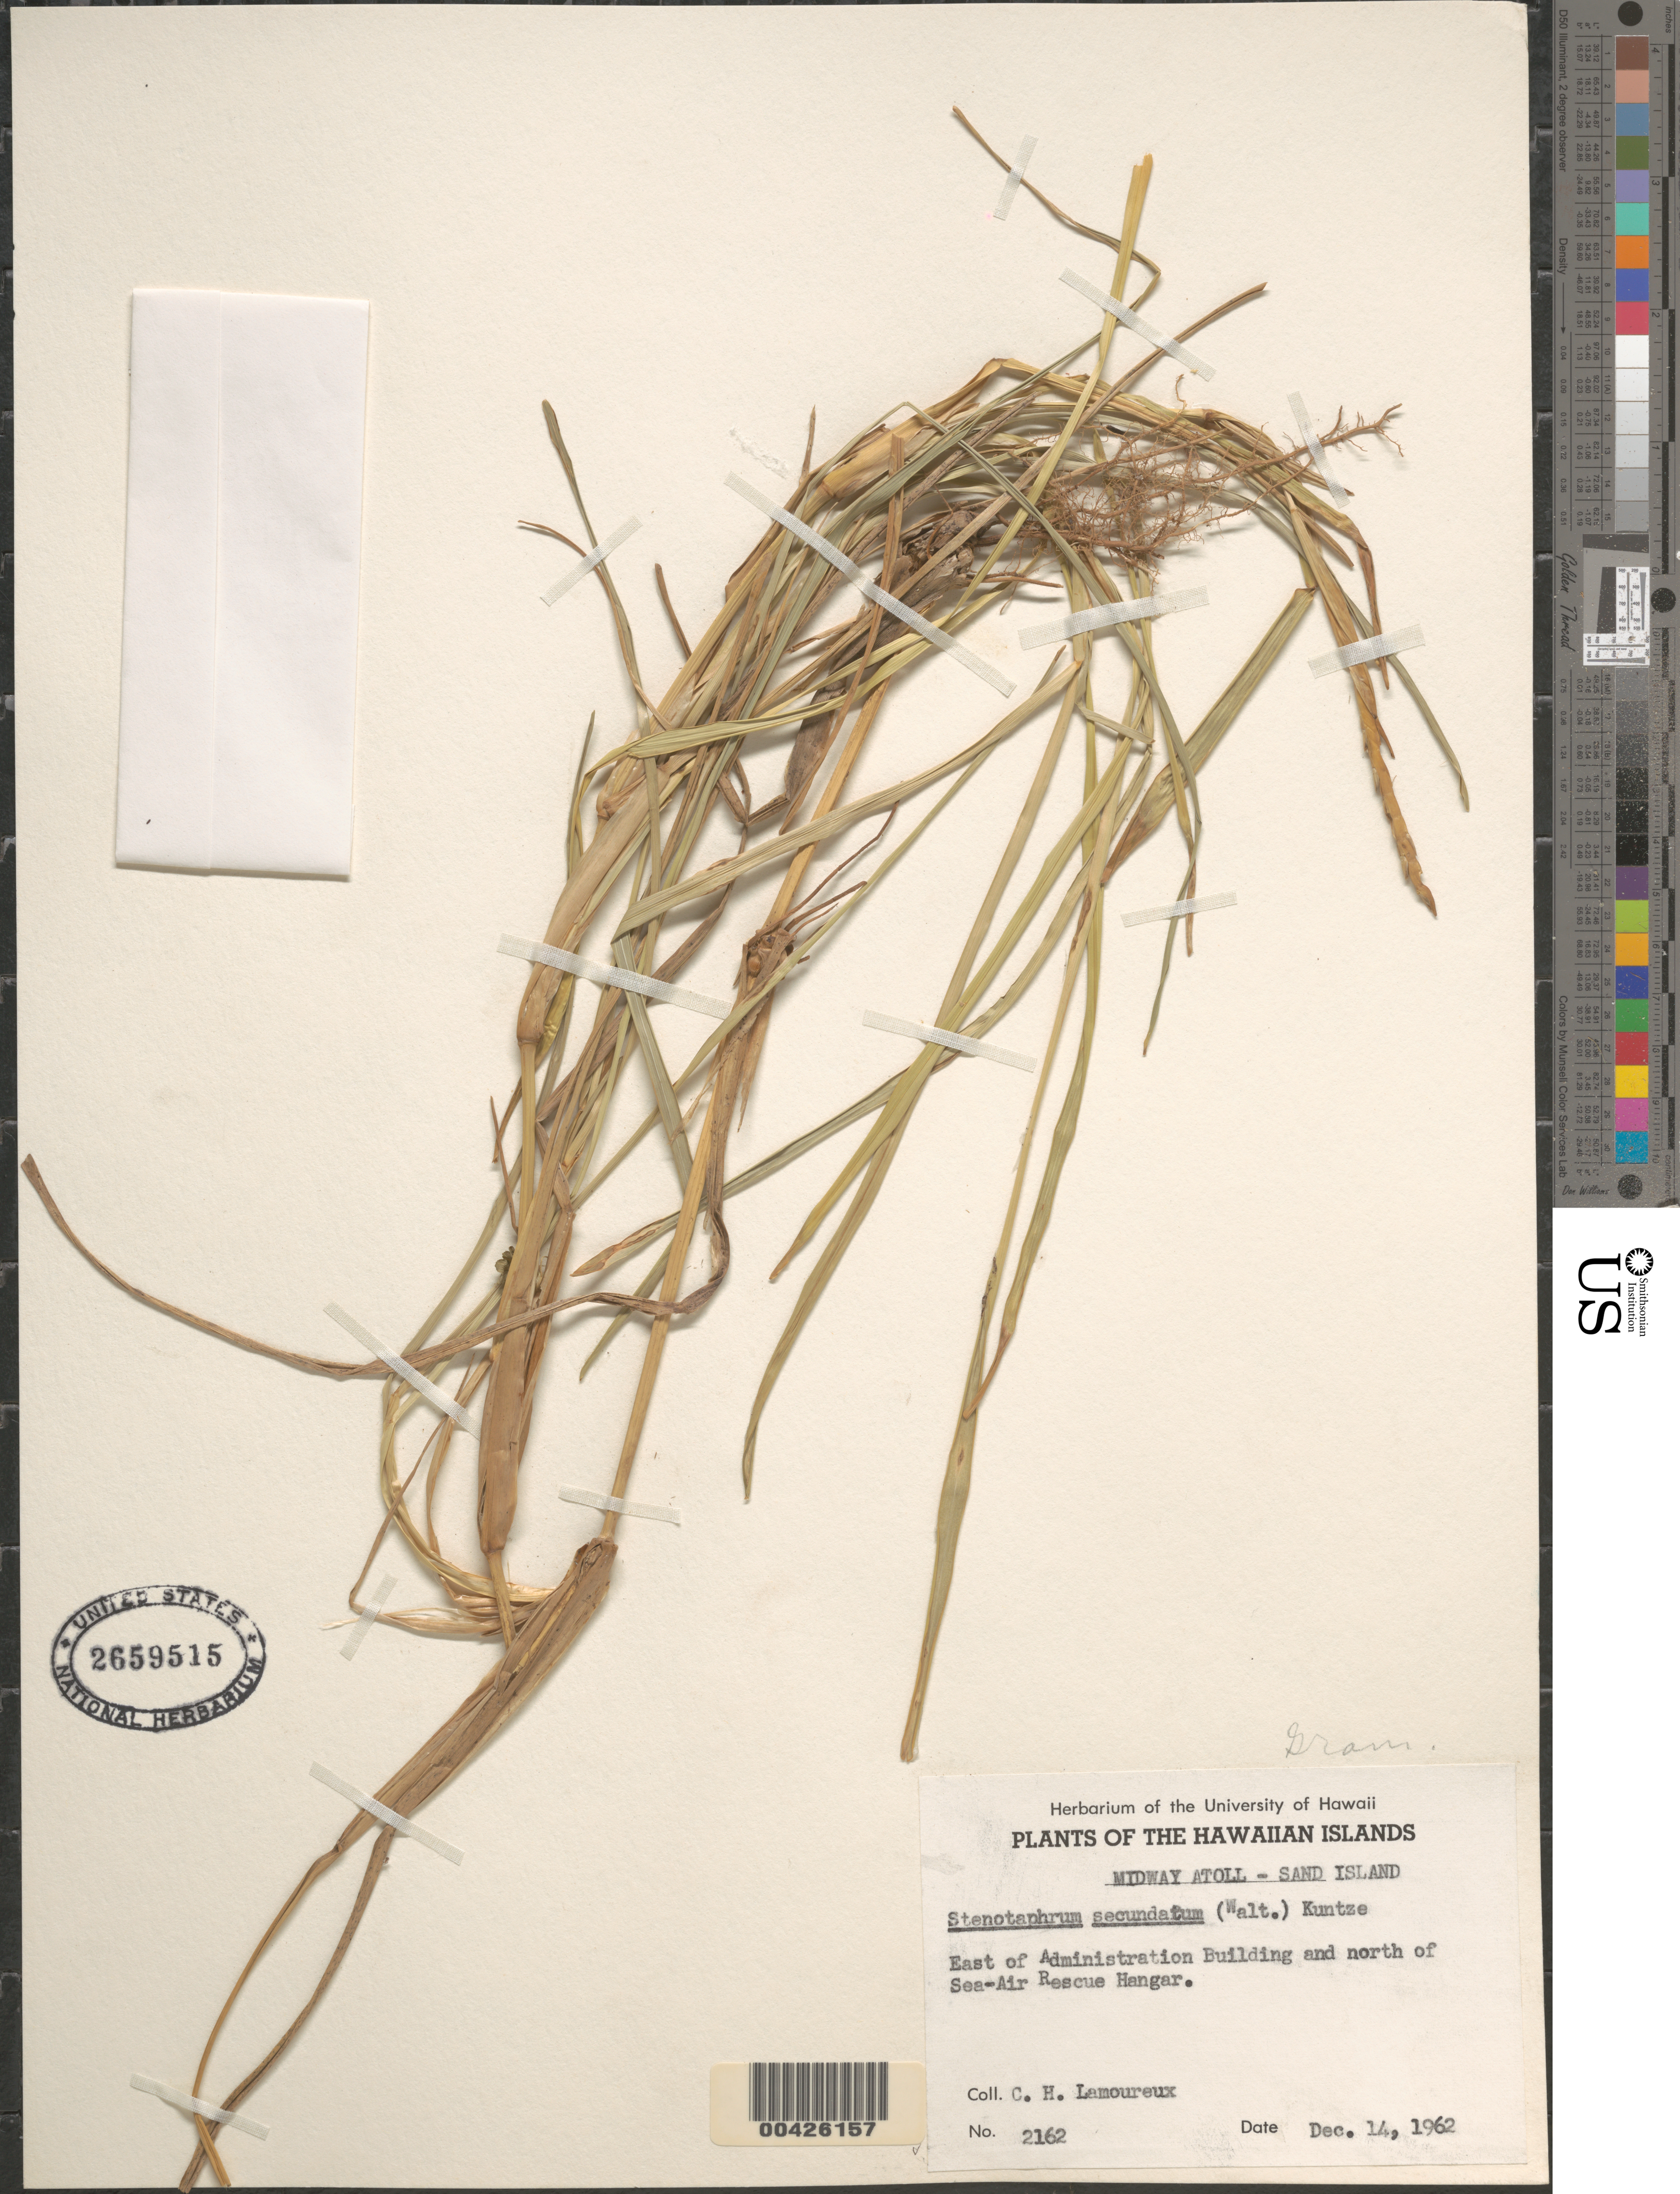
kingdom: Plantae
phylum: Tracheophyta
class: Liliopsida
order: Poales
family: Poaceae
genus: Stenotaphrum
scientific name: Stenotaphrum secundatum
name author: (Walter) Kuntze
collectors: C. H. Lamoureux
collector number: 2162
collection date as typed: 14 Dec 1962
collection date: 1962-12-14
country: U.S. Administered Pacific Islands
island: Midway Atoll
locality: E of Administration Building and N of Sea-Air Rescue Hangar, Sand Islet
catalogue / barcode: US 2659515